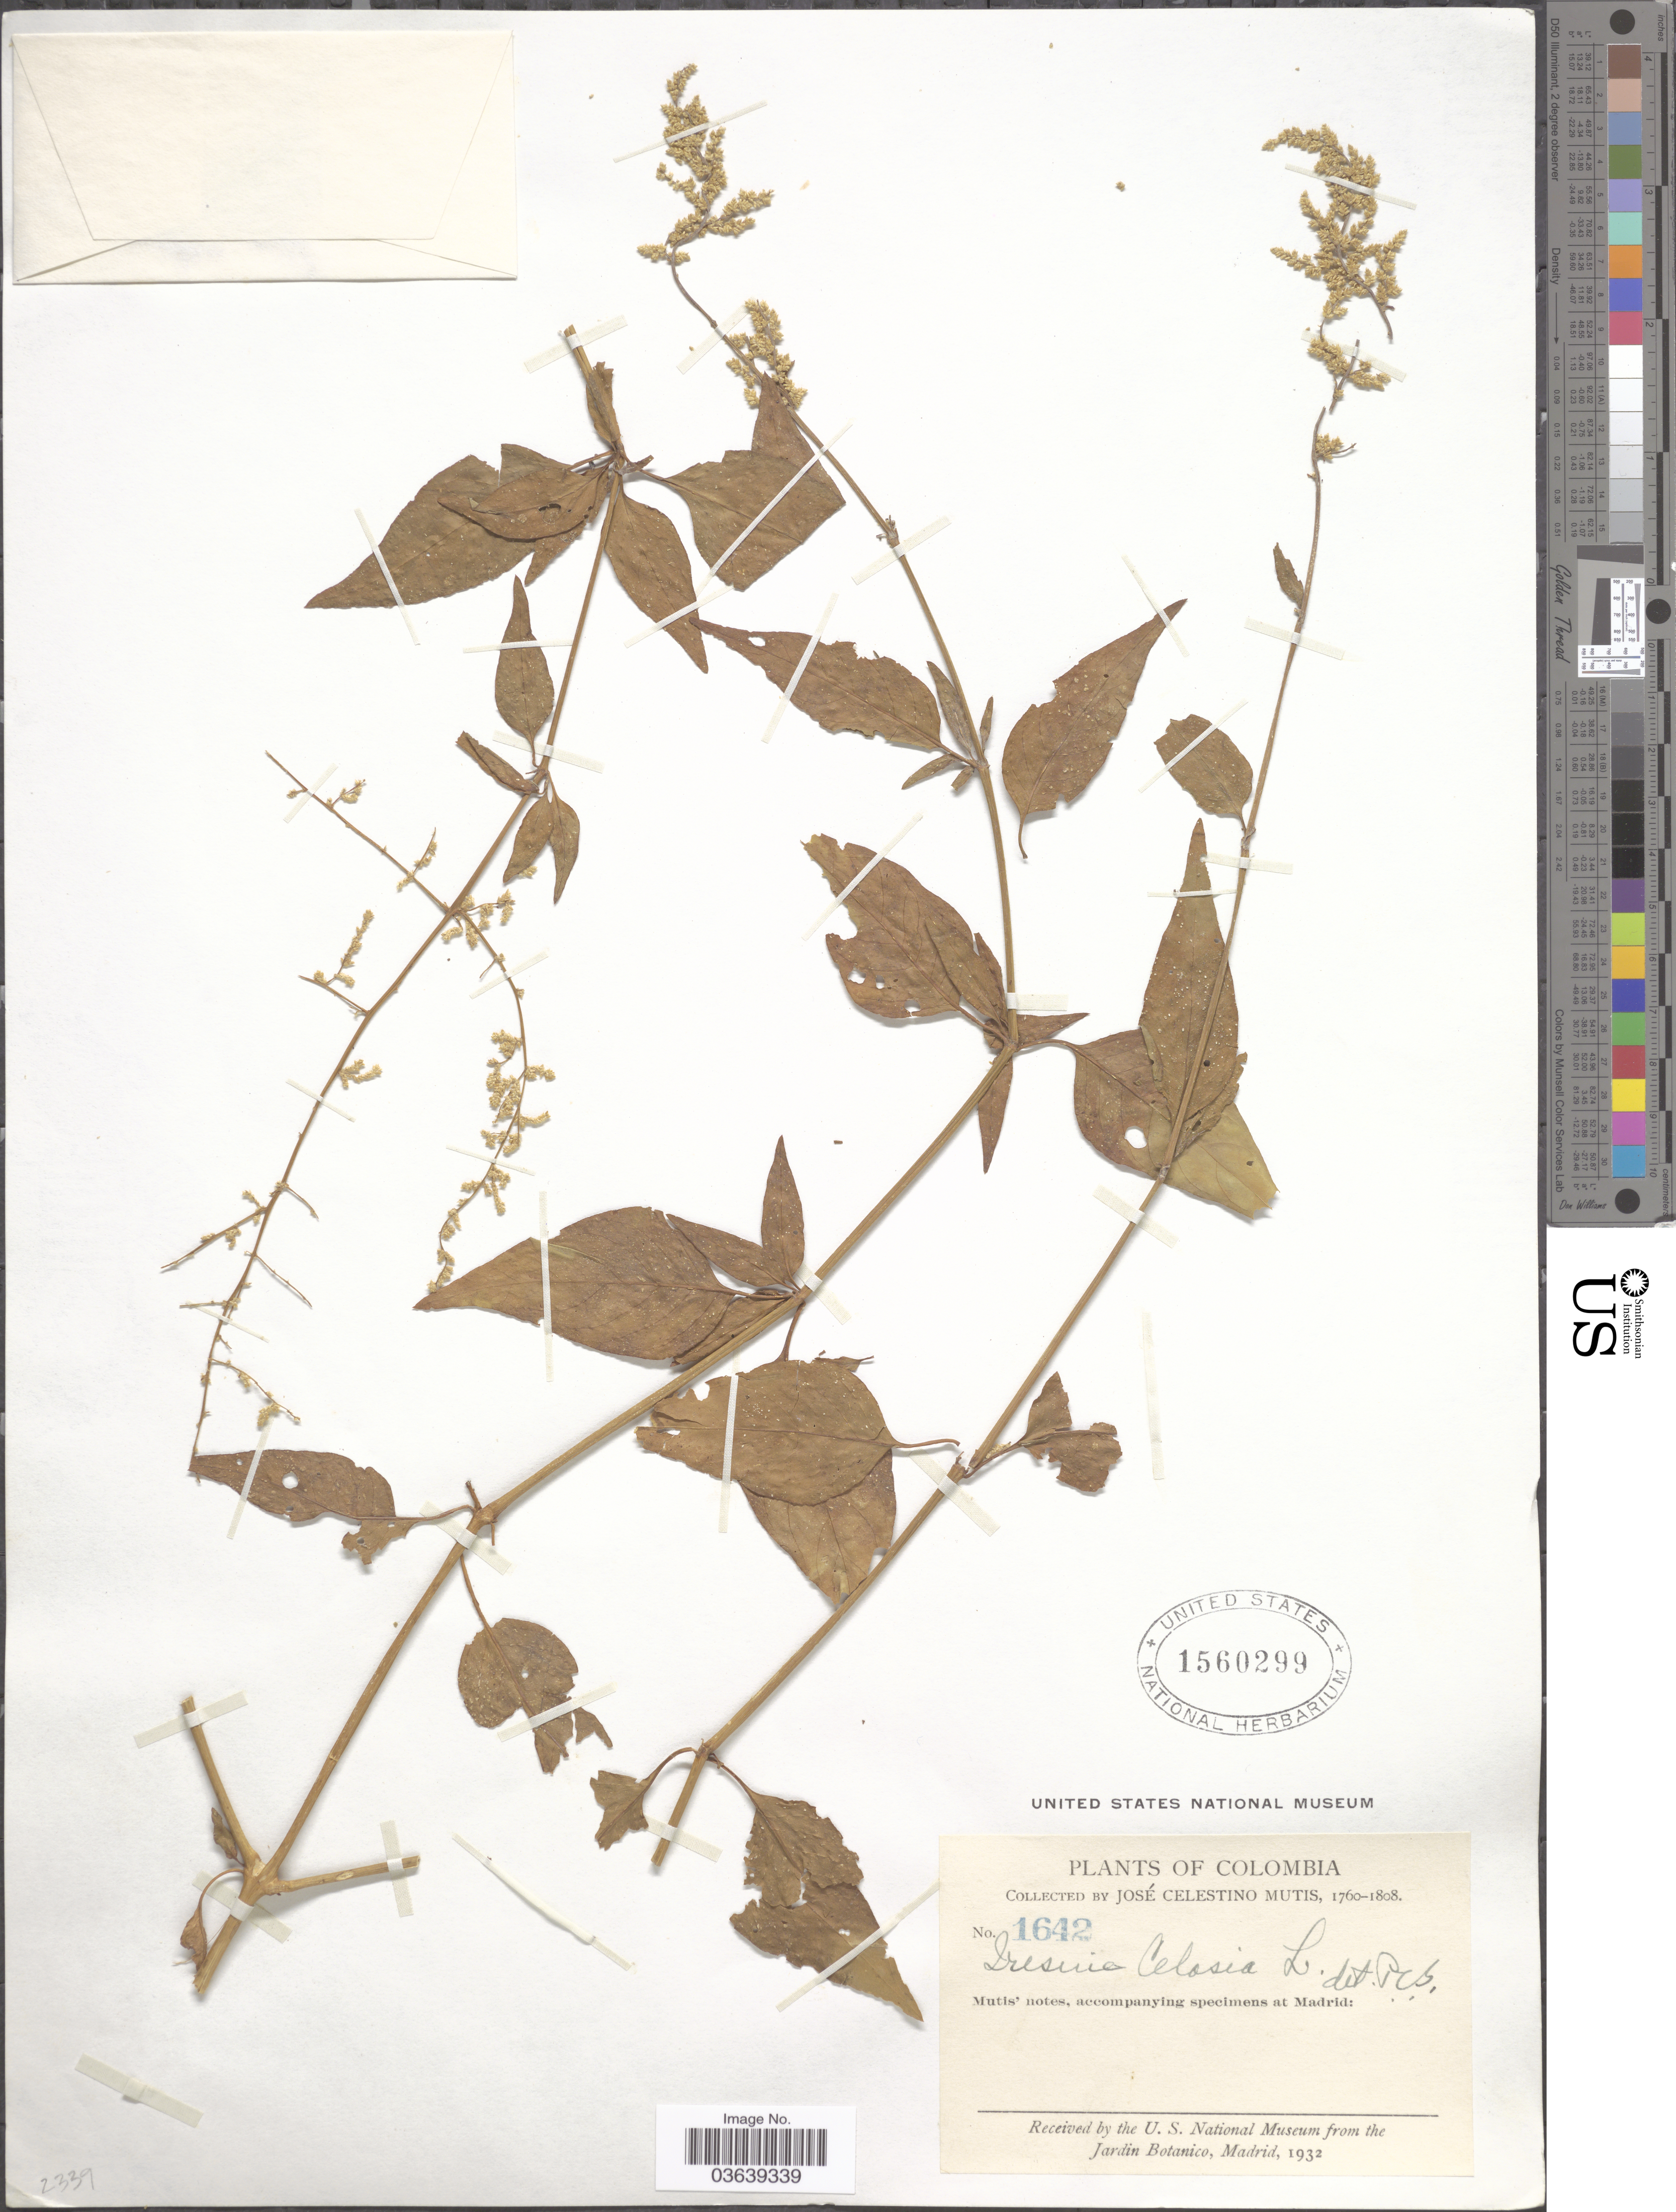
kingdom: Plantae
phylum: Tracheophyta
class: Magnoliopsida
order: Caryophyllales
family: Amaranthaceae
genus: Iresine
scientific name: Iresine celosia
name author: L.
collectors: J. C. B. Mutis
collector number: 1642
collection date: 1760/1808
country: Colombia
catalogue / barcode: US 1560299